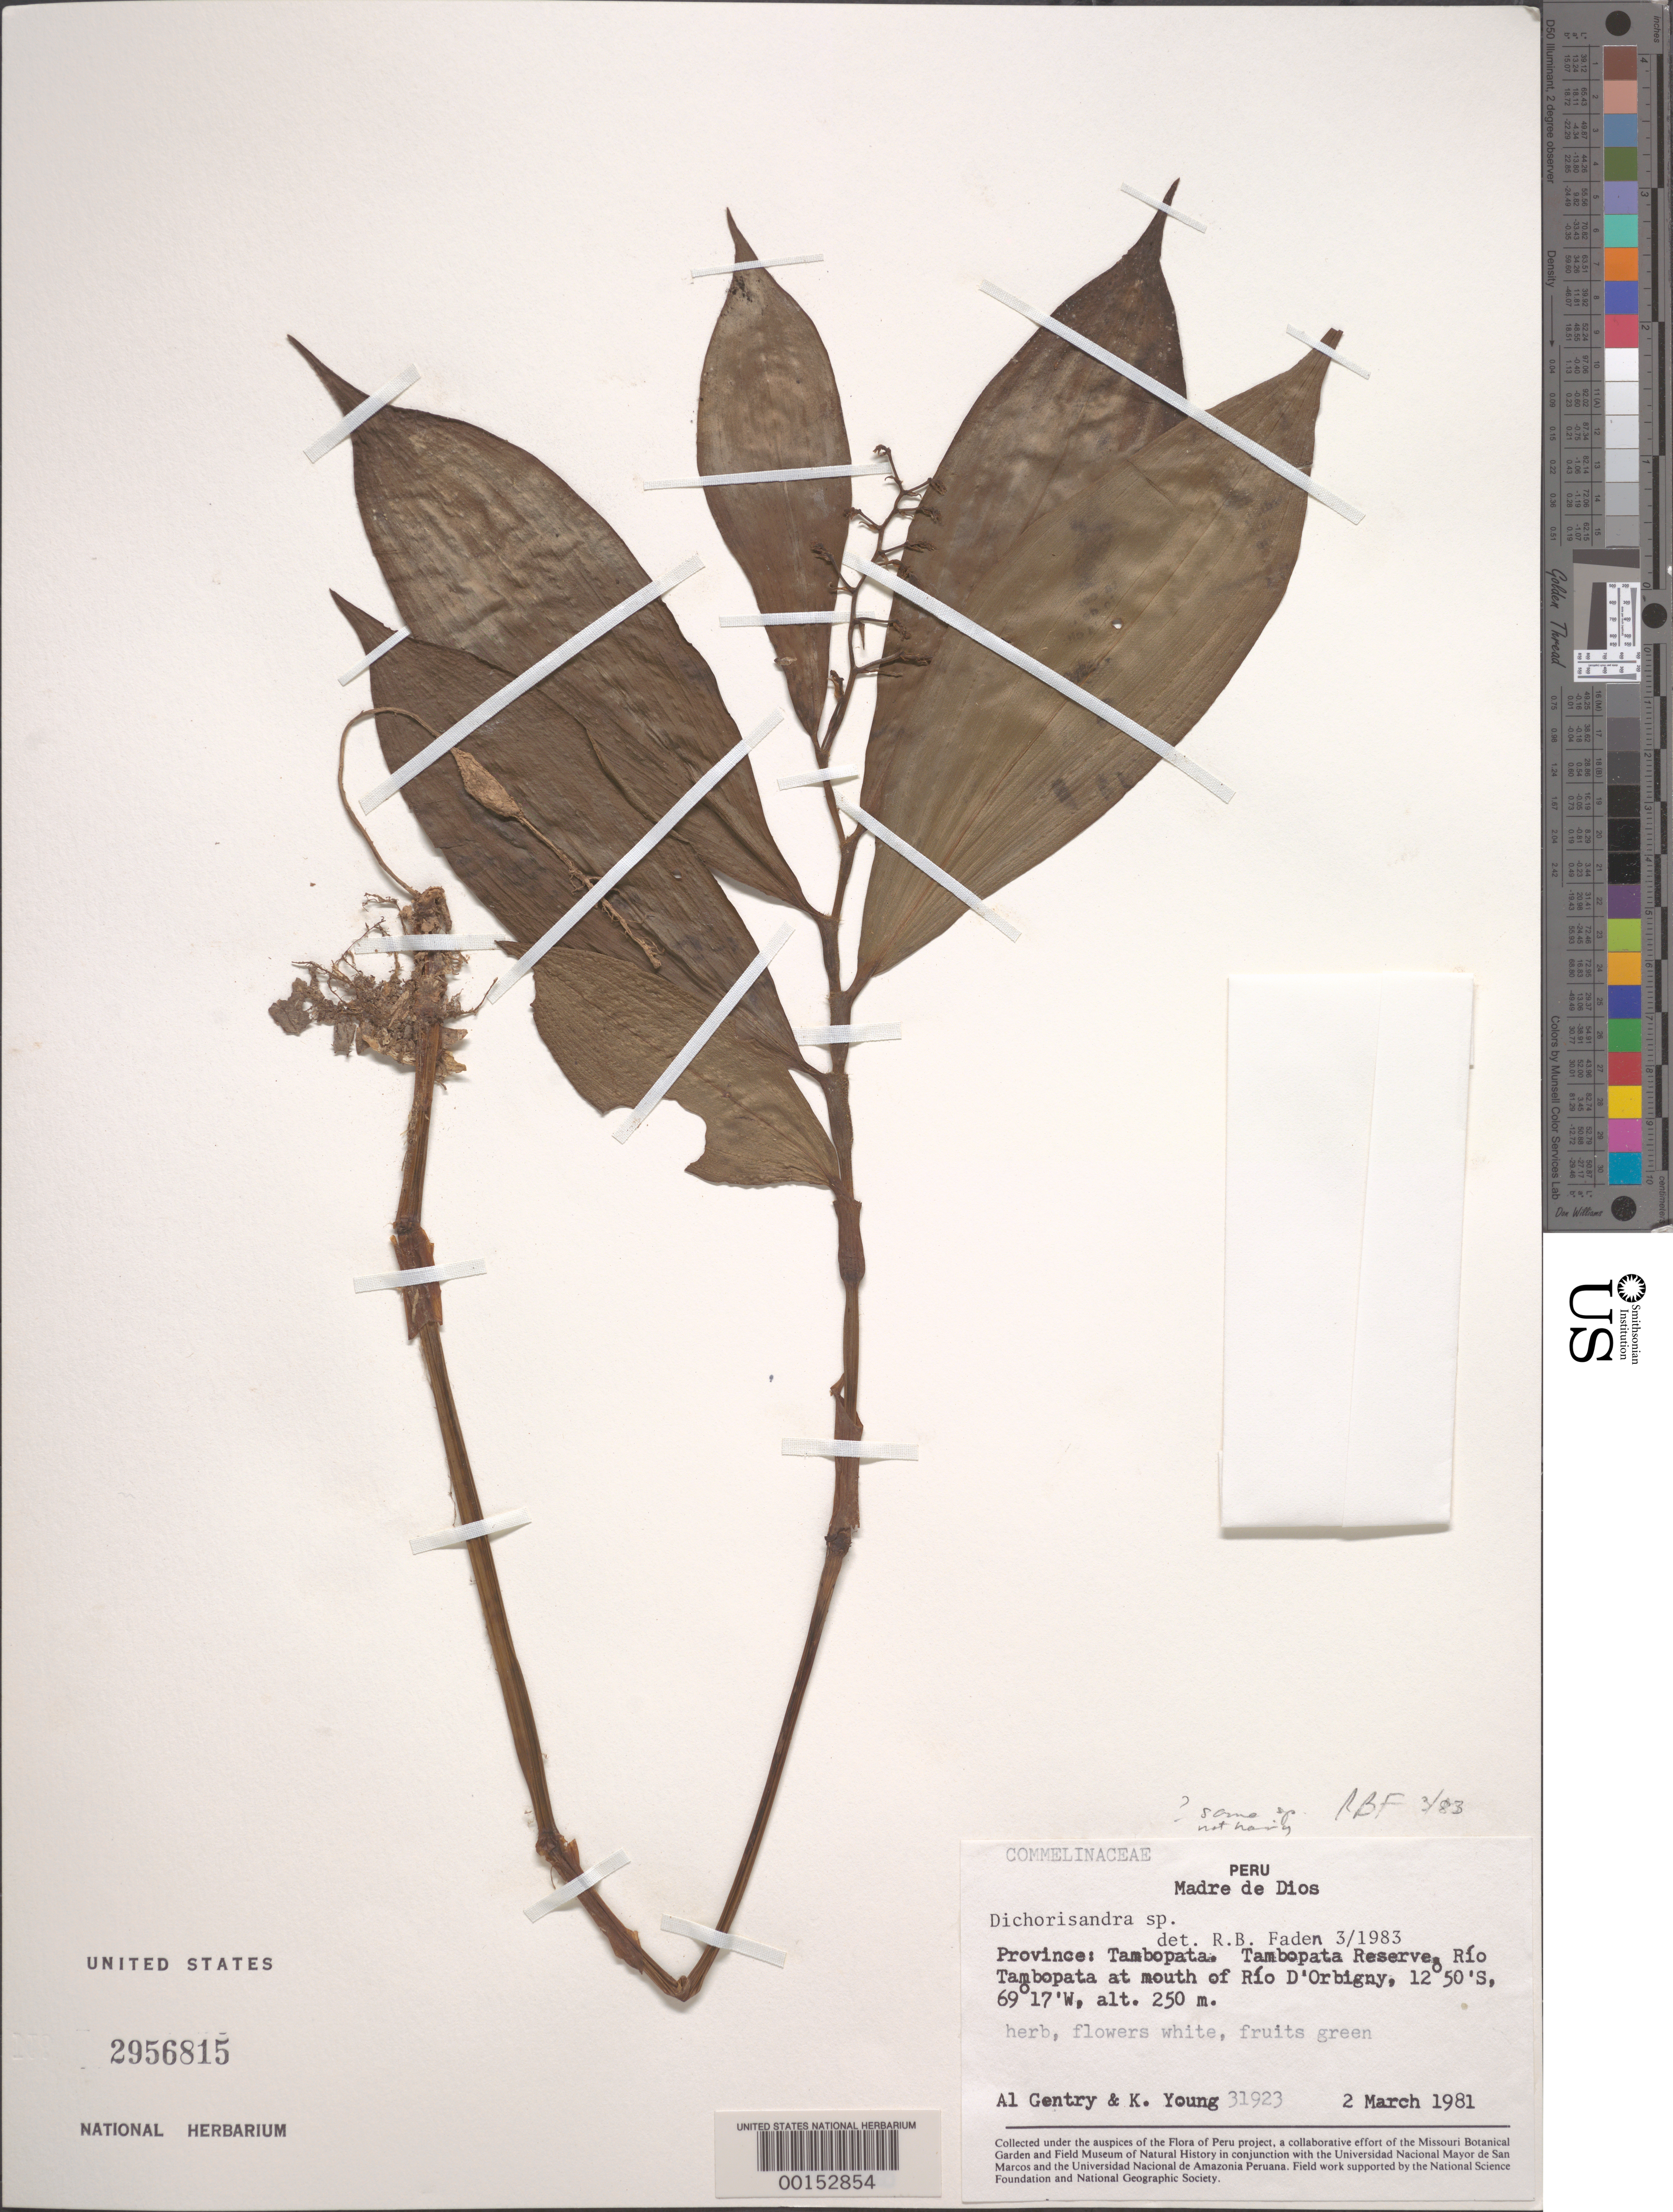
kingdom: Plantae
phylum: Tracheophyta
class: Liliopsida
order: Commelinales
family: Commelinaceae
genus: Dichorisandra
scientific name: Dichorisandra sp.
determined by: Faden, Robert B., (US), Smithsonian Institution - National Museum of Natural History (UNITED STATES)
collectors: A. H. Gentry & K. Young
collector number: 31923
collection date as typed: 02 Mar 1981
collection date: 1981-03-02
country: Peru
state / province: Madre de Dios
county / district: Tambopata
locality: Tambopata reserve, rio tambopata at mouth of rio d'orbigny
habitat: Riverbank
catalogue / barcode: US 2956815